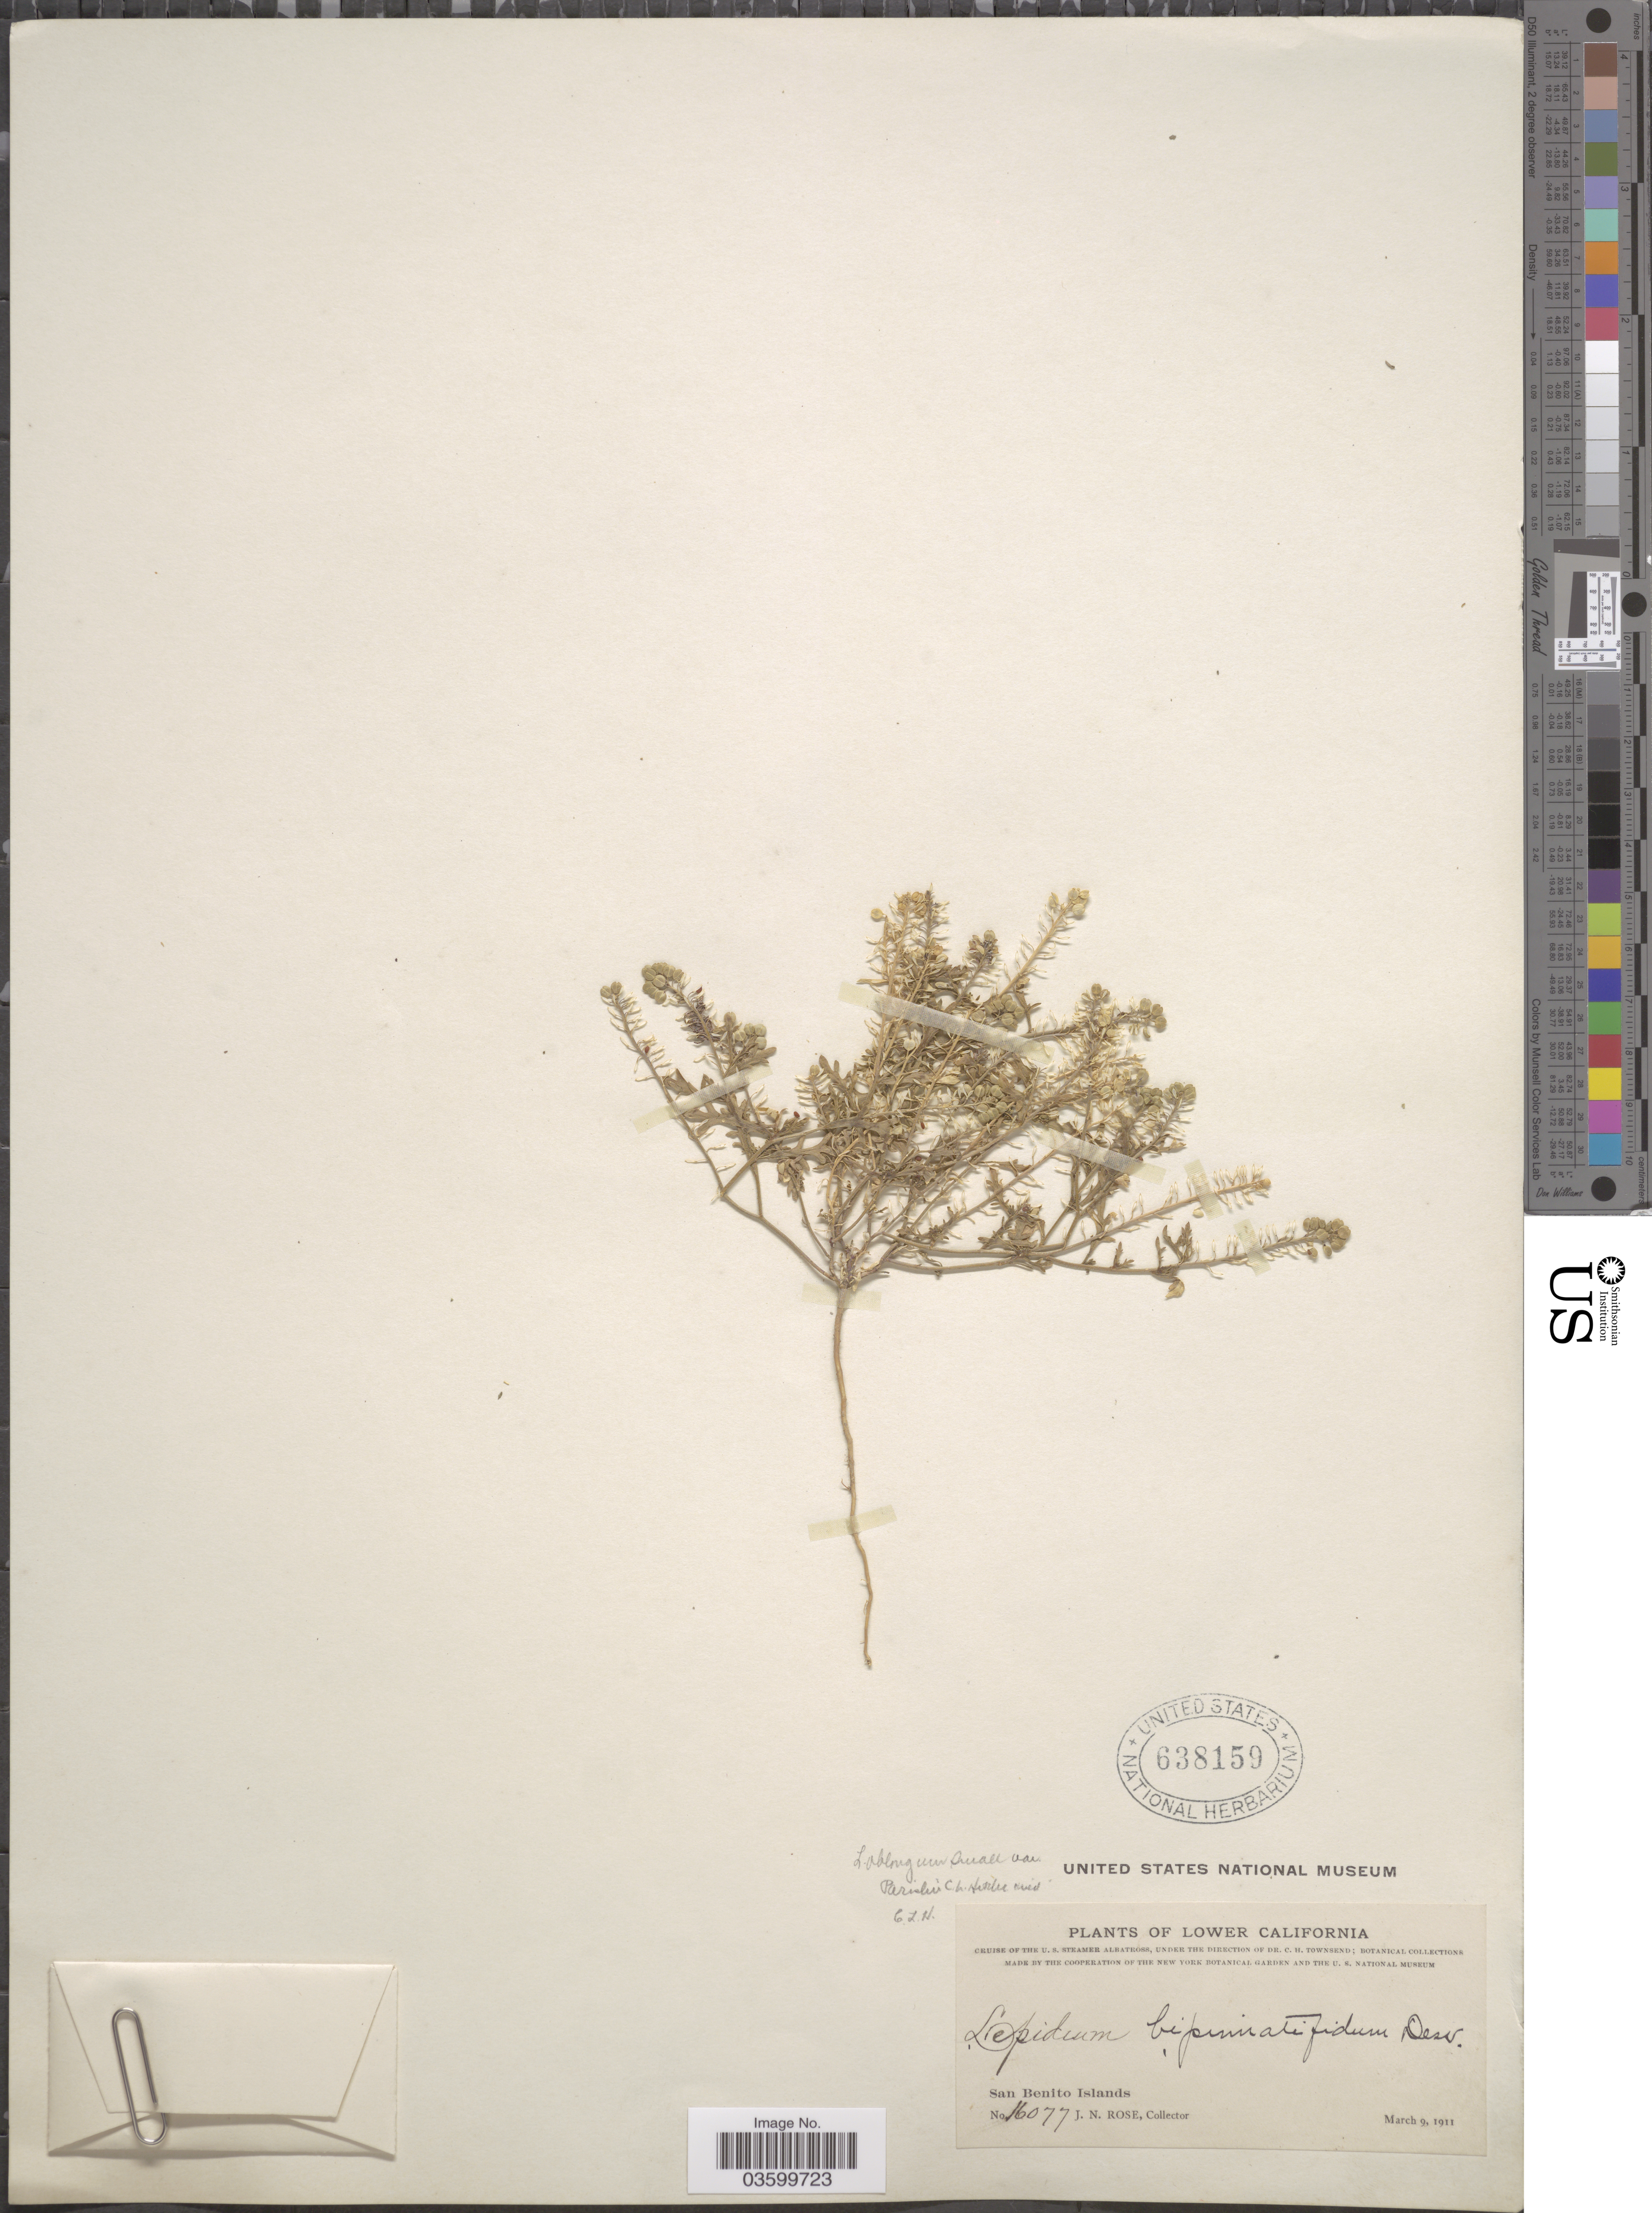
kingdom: Plantae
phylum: Tracheophyta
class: Magnoliopsida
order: Brassicales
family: Brassicaceae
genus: Lepidium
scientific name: Lepidium oblongum var. insulare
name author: C.L. Hitchc.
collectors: J. N. Rose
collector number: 16077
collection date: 1911-03-09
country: Mexico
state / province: Baja California Norte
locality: Lower California. San Benito Islands.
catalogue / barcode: US 638159